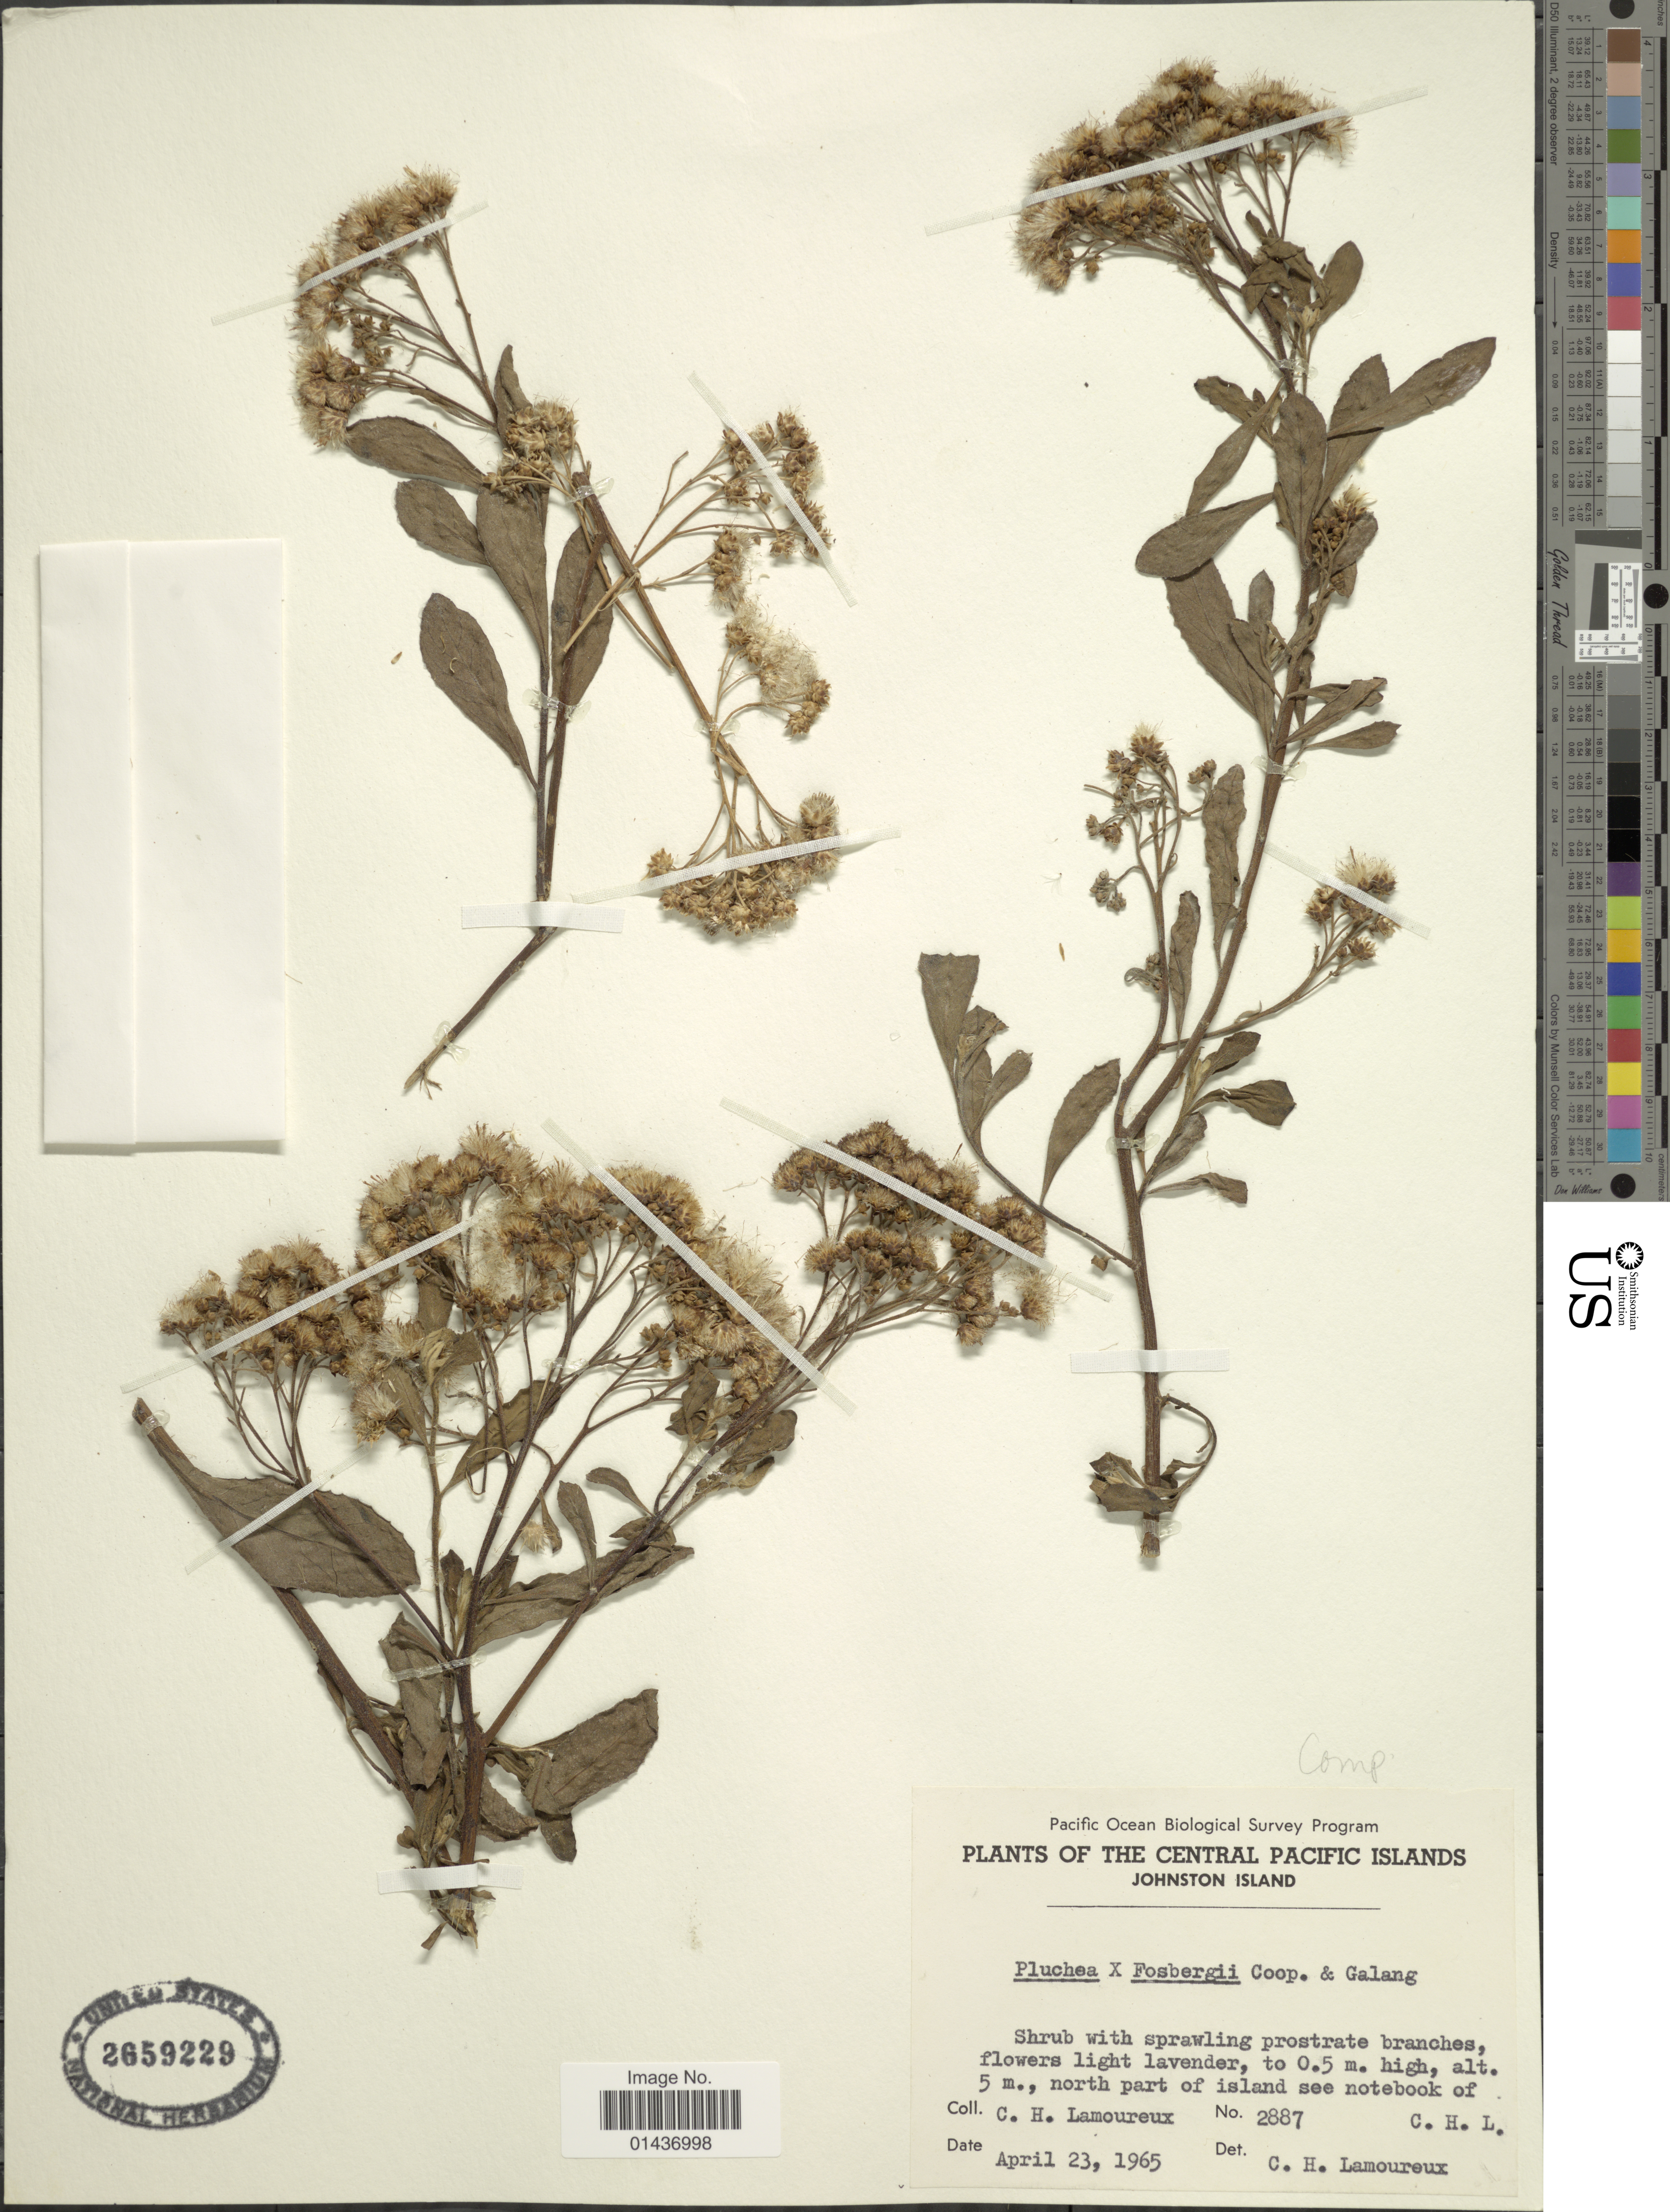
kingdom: Plantae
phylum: Tracheophyta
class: Magnoliopsida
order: Asterales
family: Asteraceae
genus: Pluchea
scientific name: Pluchea x fosbergii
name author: Cooperr. & Galang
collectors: C. H. Lamoureux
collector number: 2887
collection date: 1965-04-23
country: U.S. Administered Pacific Islands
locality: The Central Pacific Islands, Johnston Island, north part of island see notebook of C. H. L.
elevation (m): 5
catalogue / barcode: US 2659229